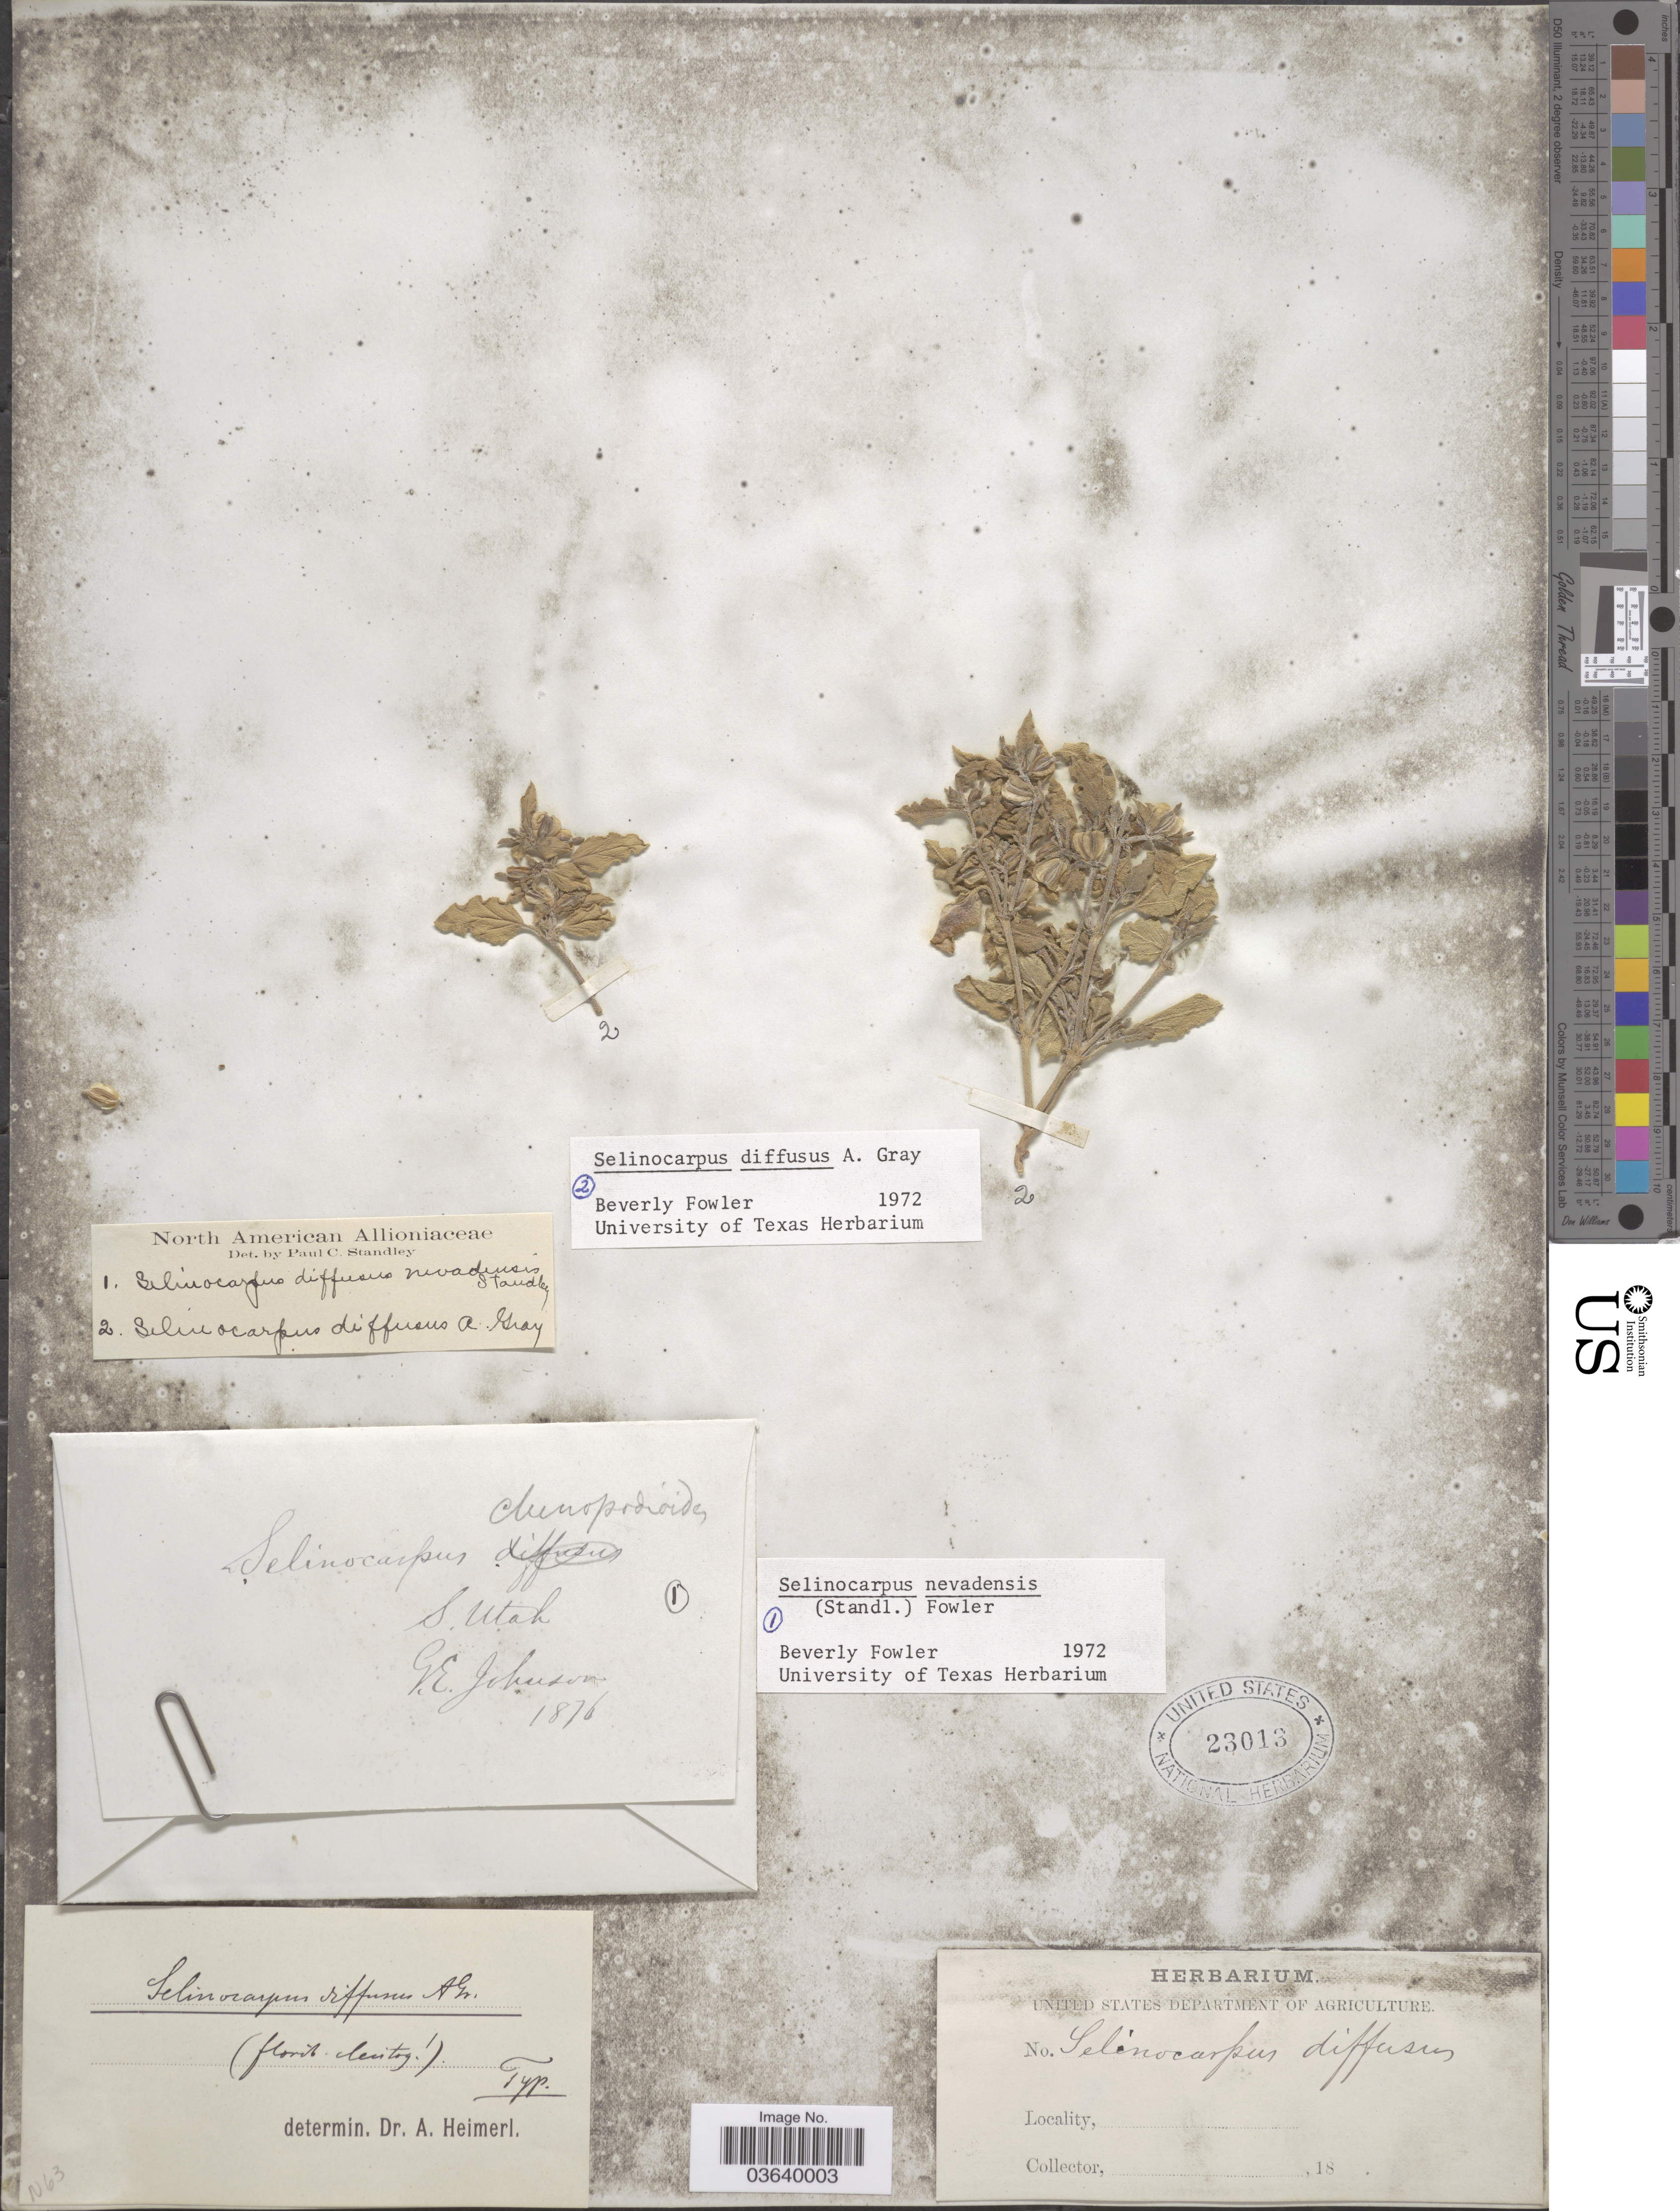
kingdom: Plantae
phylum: Tracheophyta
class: Magnoliopsida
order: Caryophyllales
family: Nyctaginaceae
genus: Acleisanthes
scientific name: Acleisanthes nevadensis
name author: (Standl.) B.L. Turner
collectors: G. Johnson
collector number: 1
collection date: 1876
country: United States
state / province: Utah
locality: S. Utah.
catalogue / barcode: US 23013